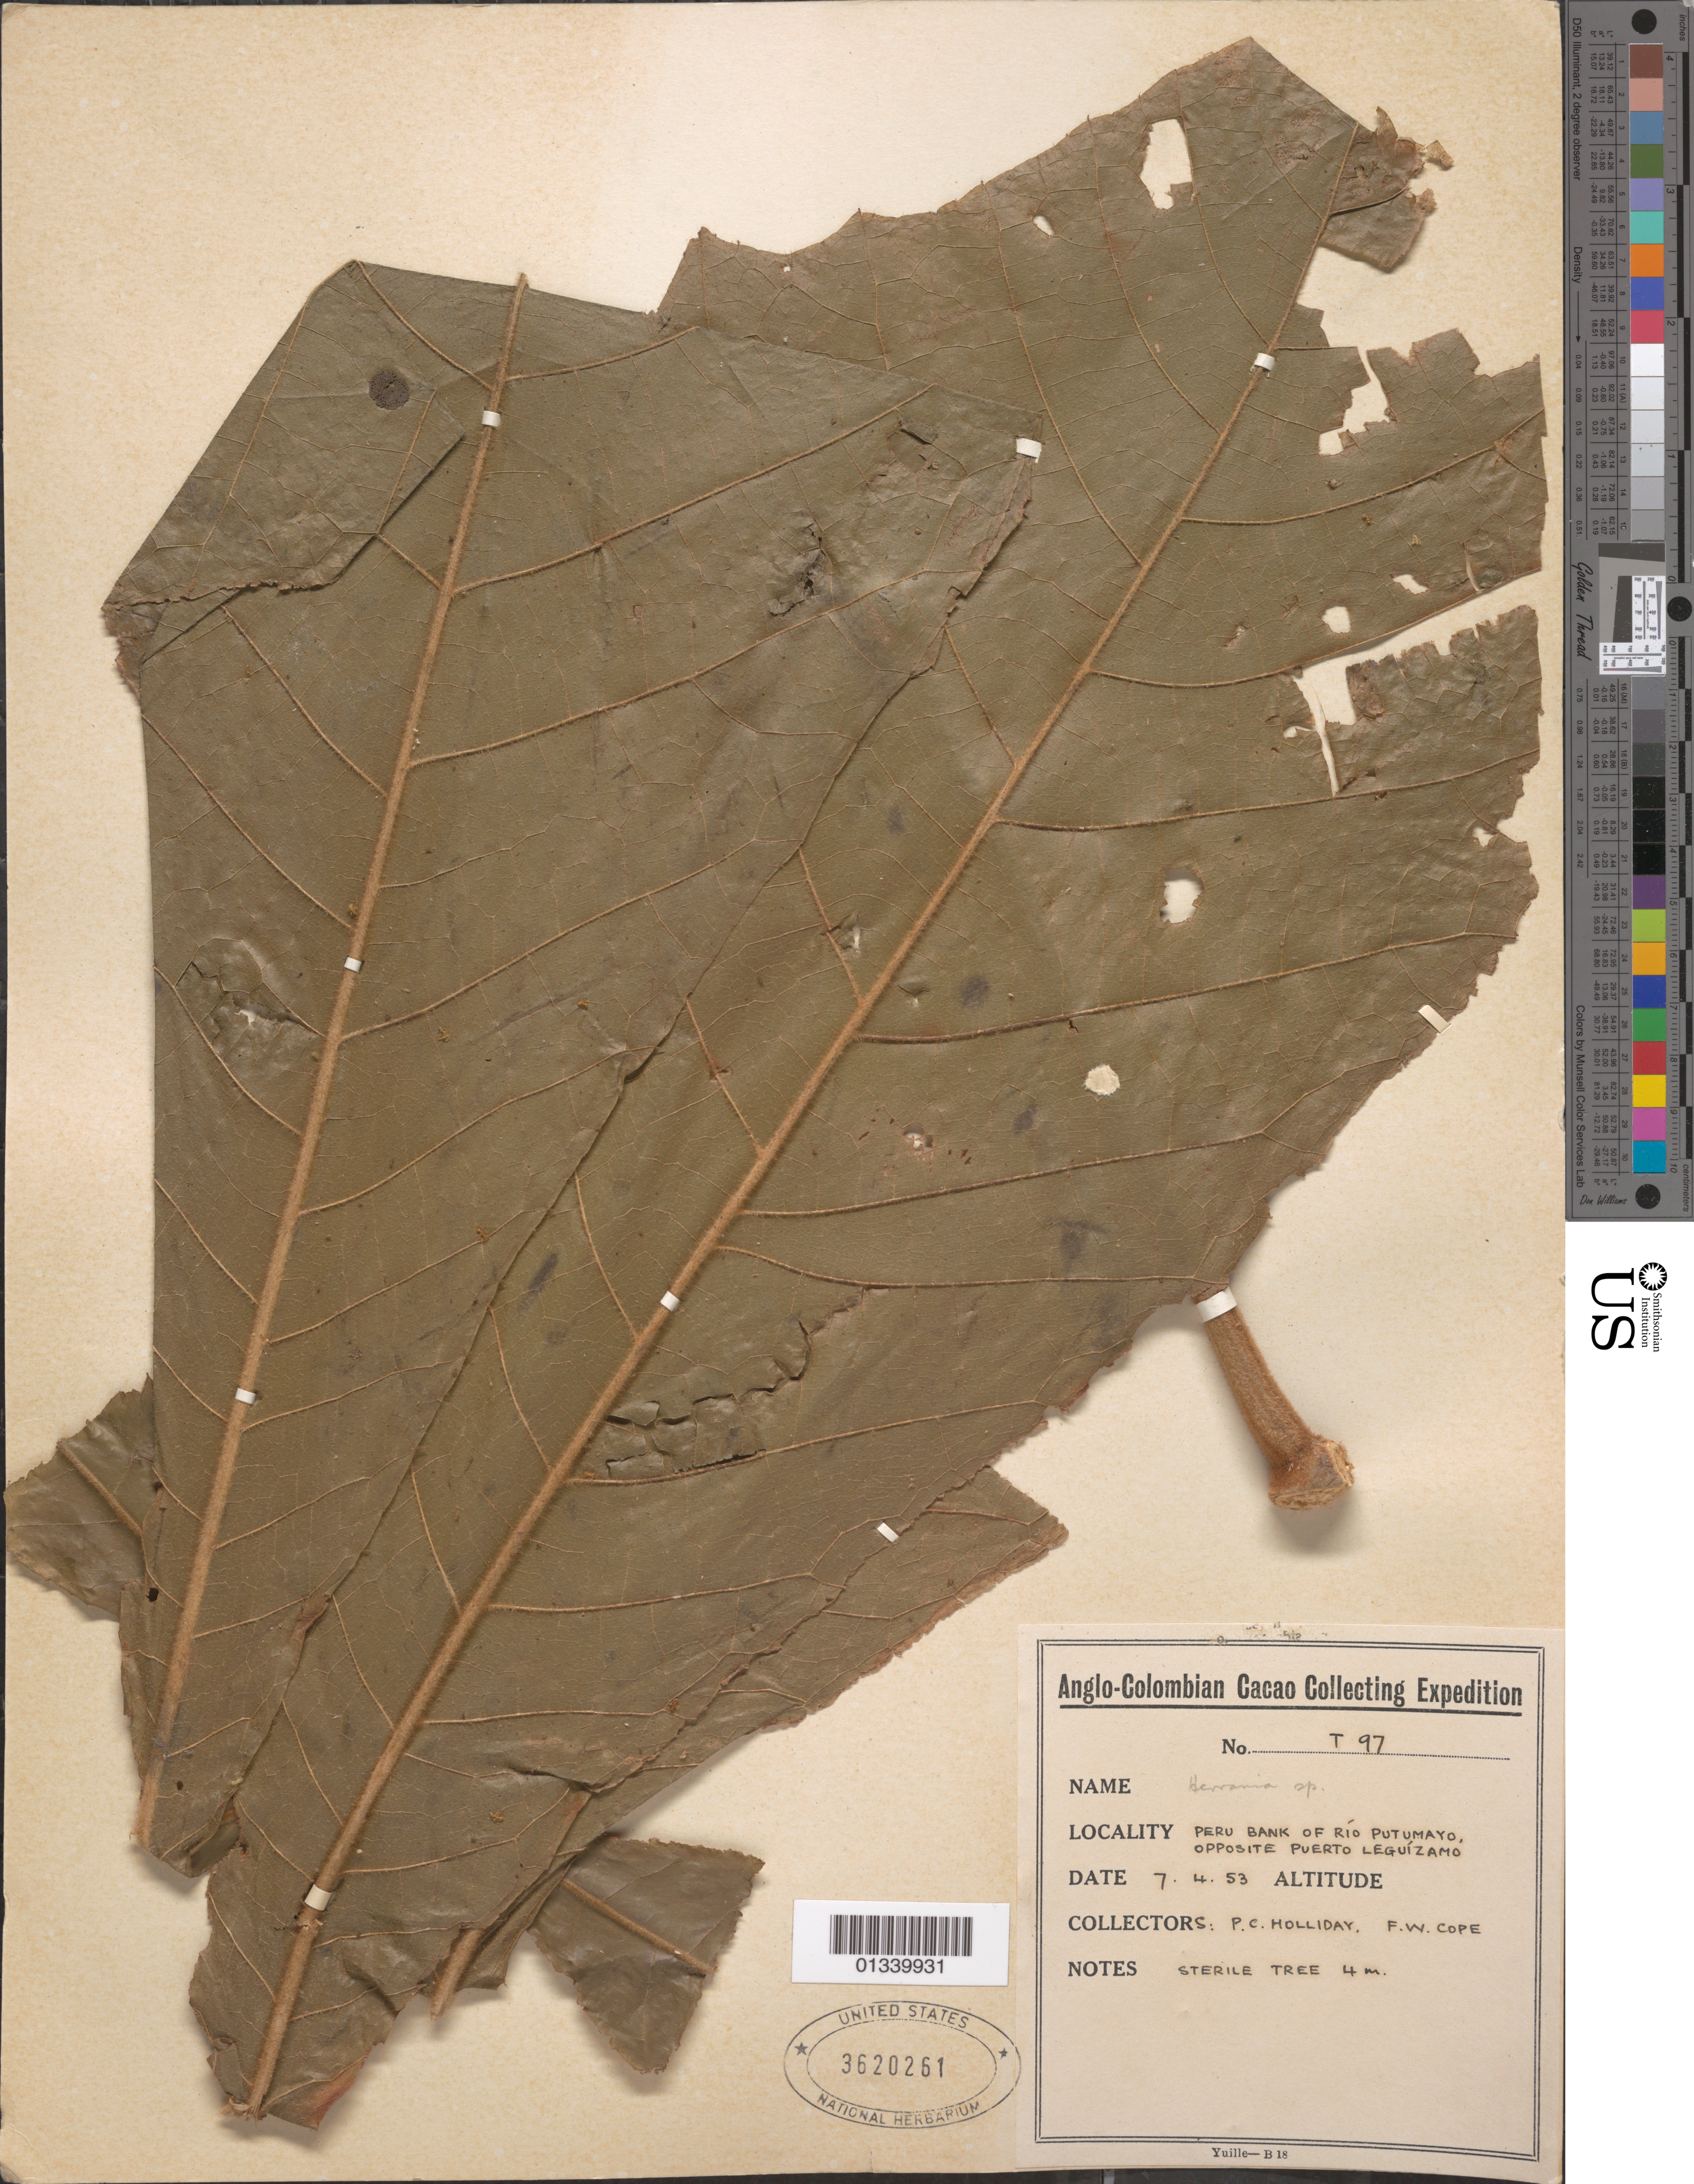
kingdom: Plantae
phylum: Tracheophyta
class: Magnoliopsida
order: Malvales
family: Malvaceae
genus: Herrania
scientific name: Herrania sp.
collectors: P. C. Holliday & F. Cope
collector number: T-97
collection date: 1953-04-07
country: Peru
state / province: Loreto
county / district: Maynas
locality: Peru Bank of Rio Putumayo, opposite Puerto Leguizamo.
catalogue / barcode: US 3620261